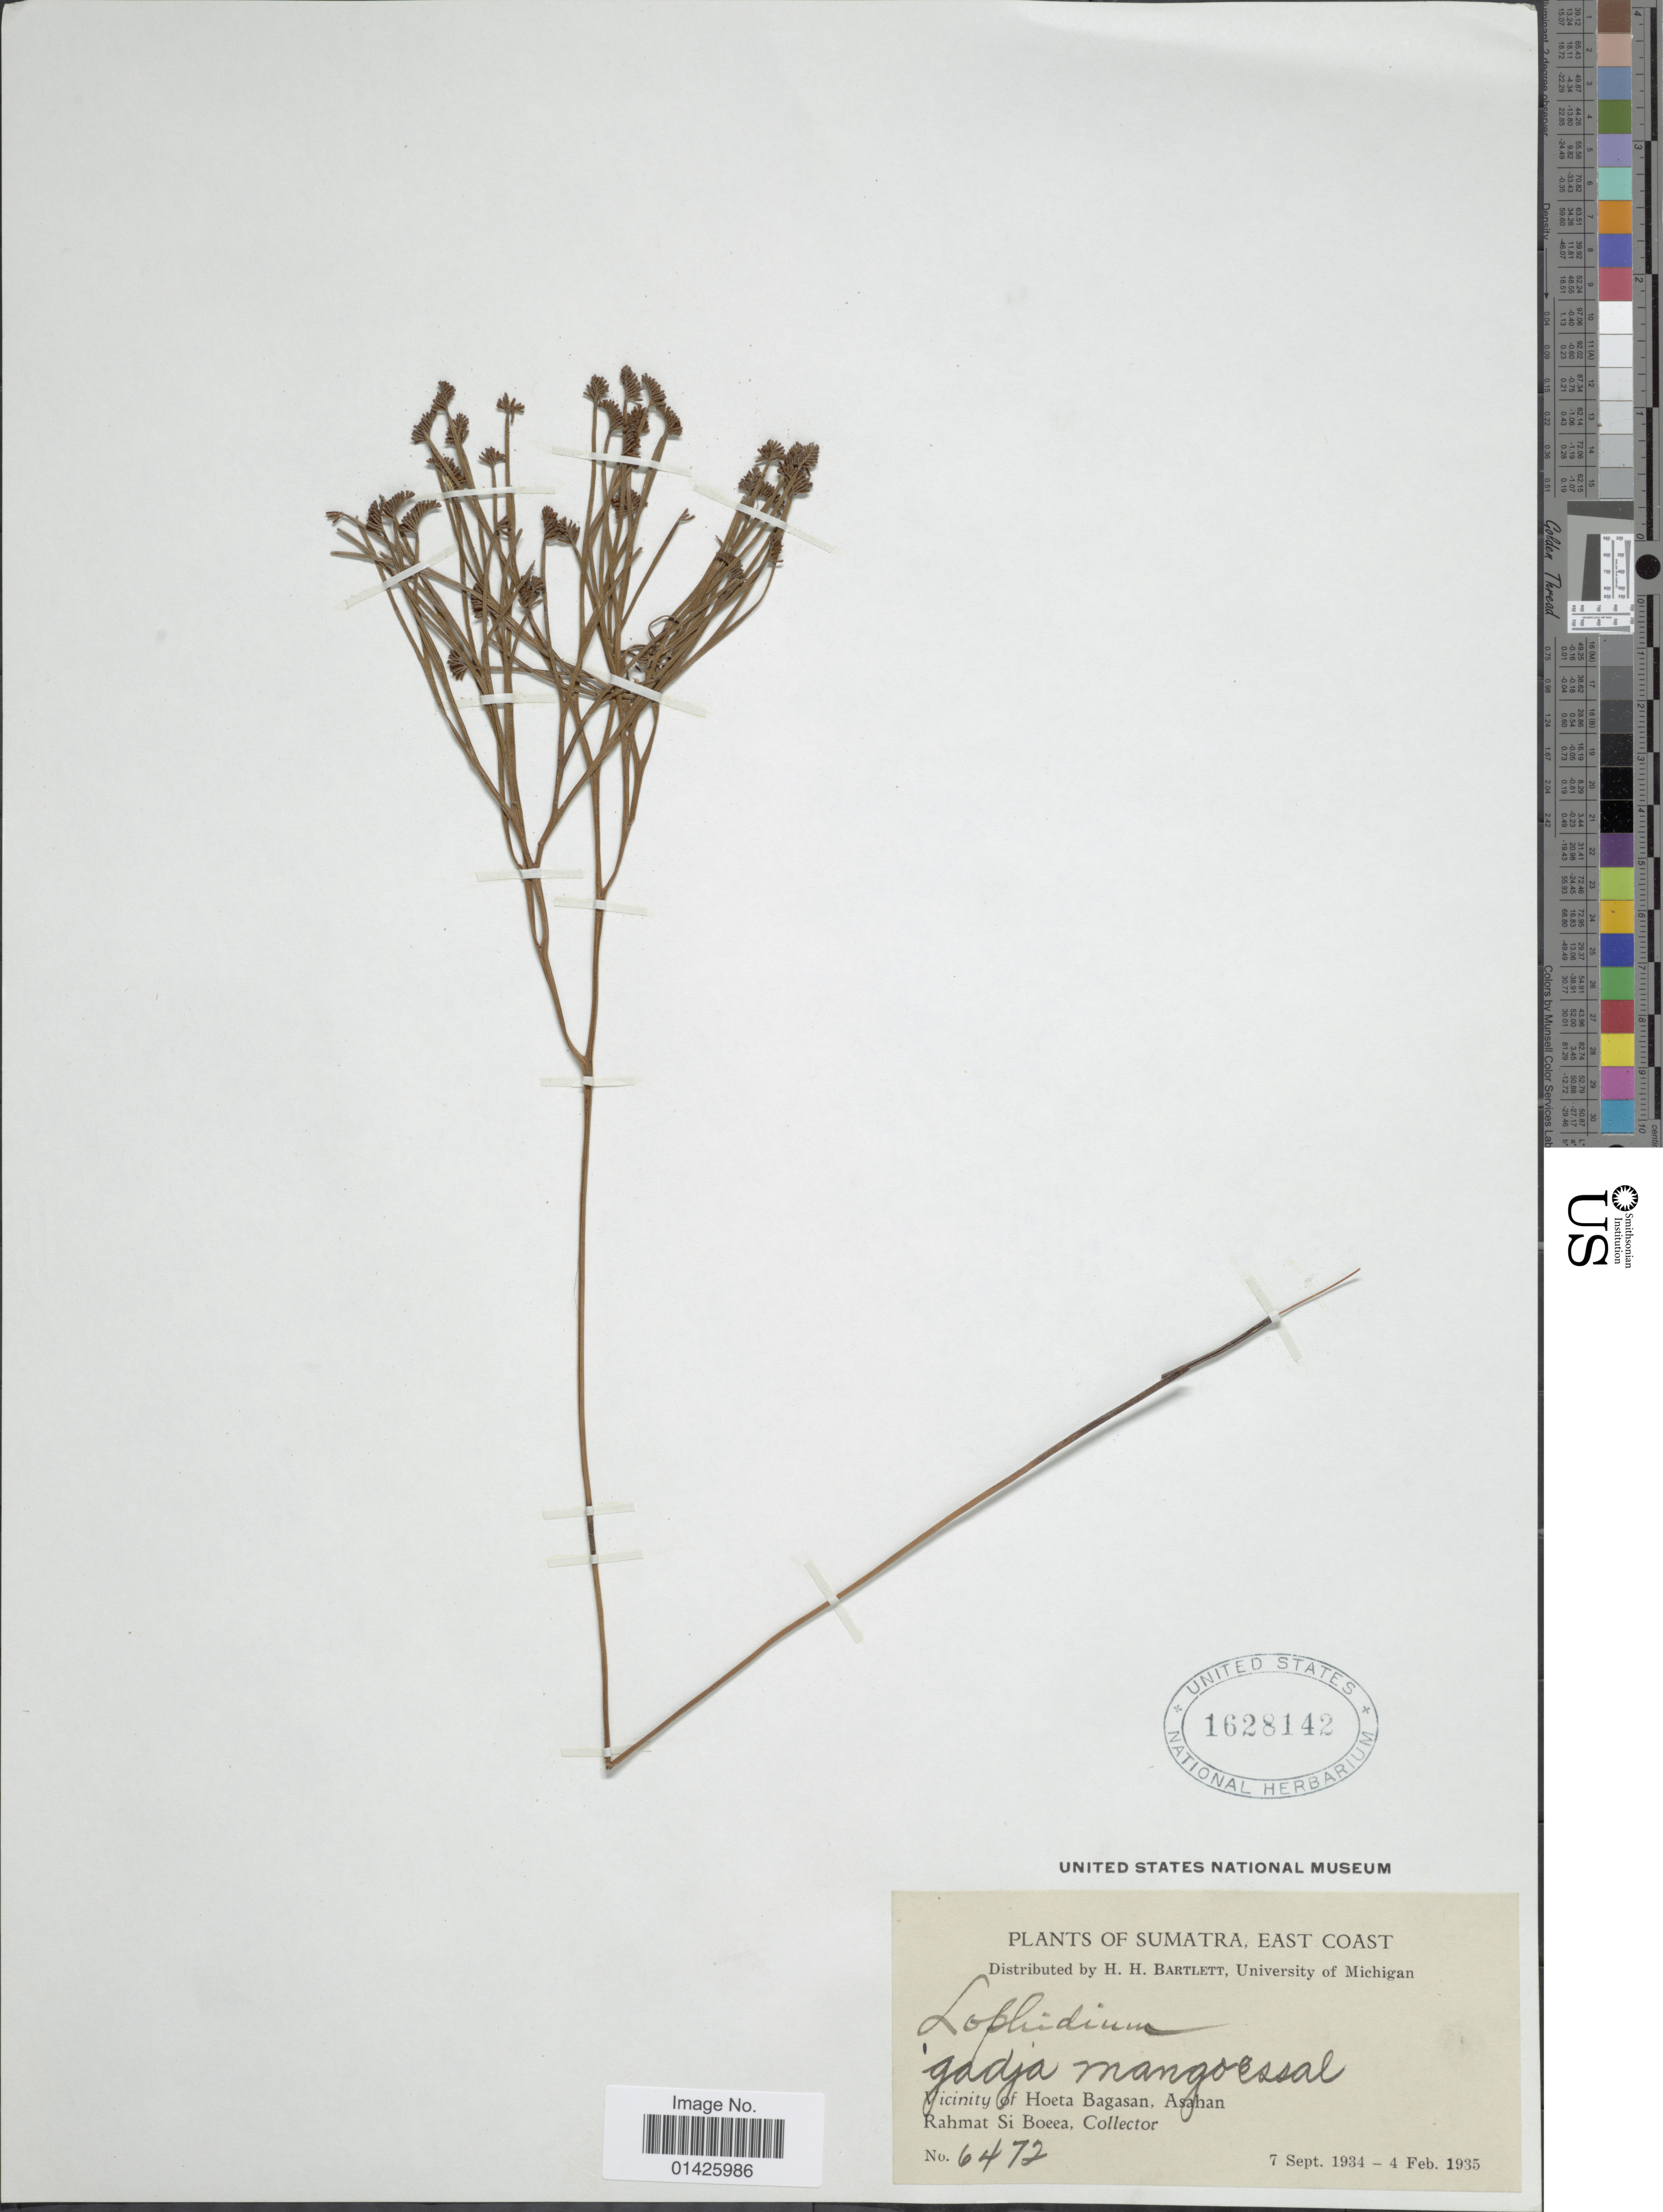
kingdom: Plantae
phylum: Tracheophyta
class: Polypodiopsida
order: Schizaeales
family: Schizaeaceae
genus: Schizaea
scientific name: Schizaea dichotoma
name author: (L.) J. Sm.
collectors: Rahmat Si Boeea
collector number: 6472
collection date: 1934-09-07/1935-02-04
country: Indonesia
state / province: Sumatra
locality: East Coast, Vicinity of Hoeta Bagasan, Asahan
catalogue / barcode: US 1628142